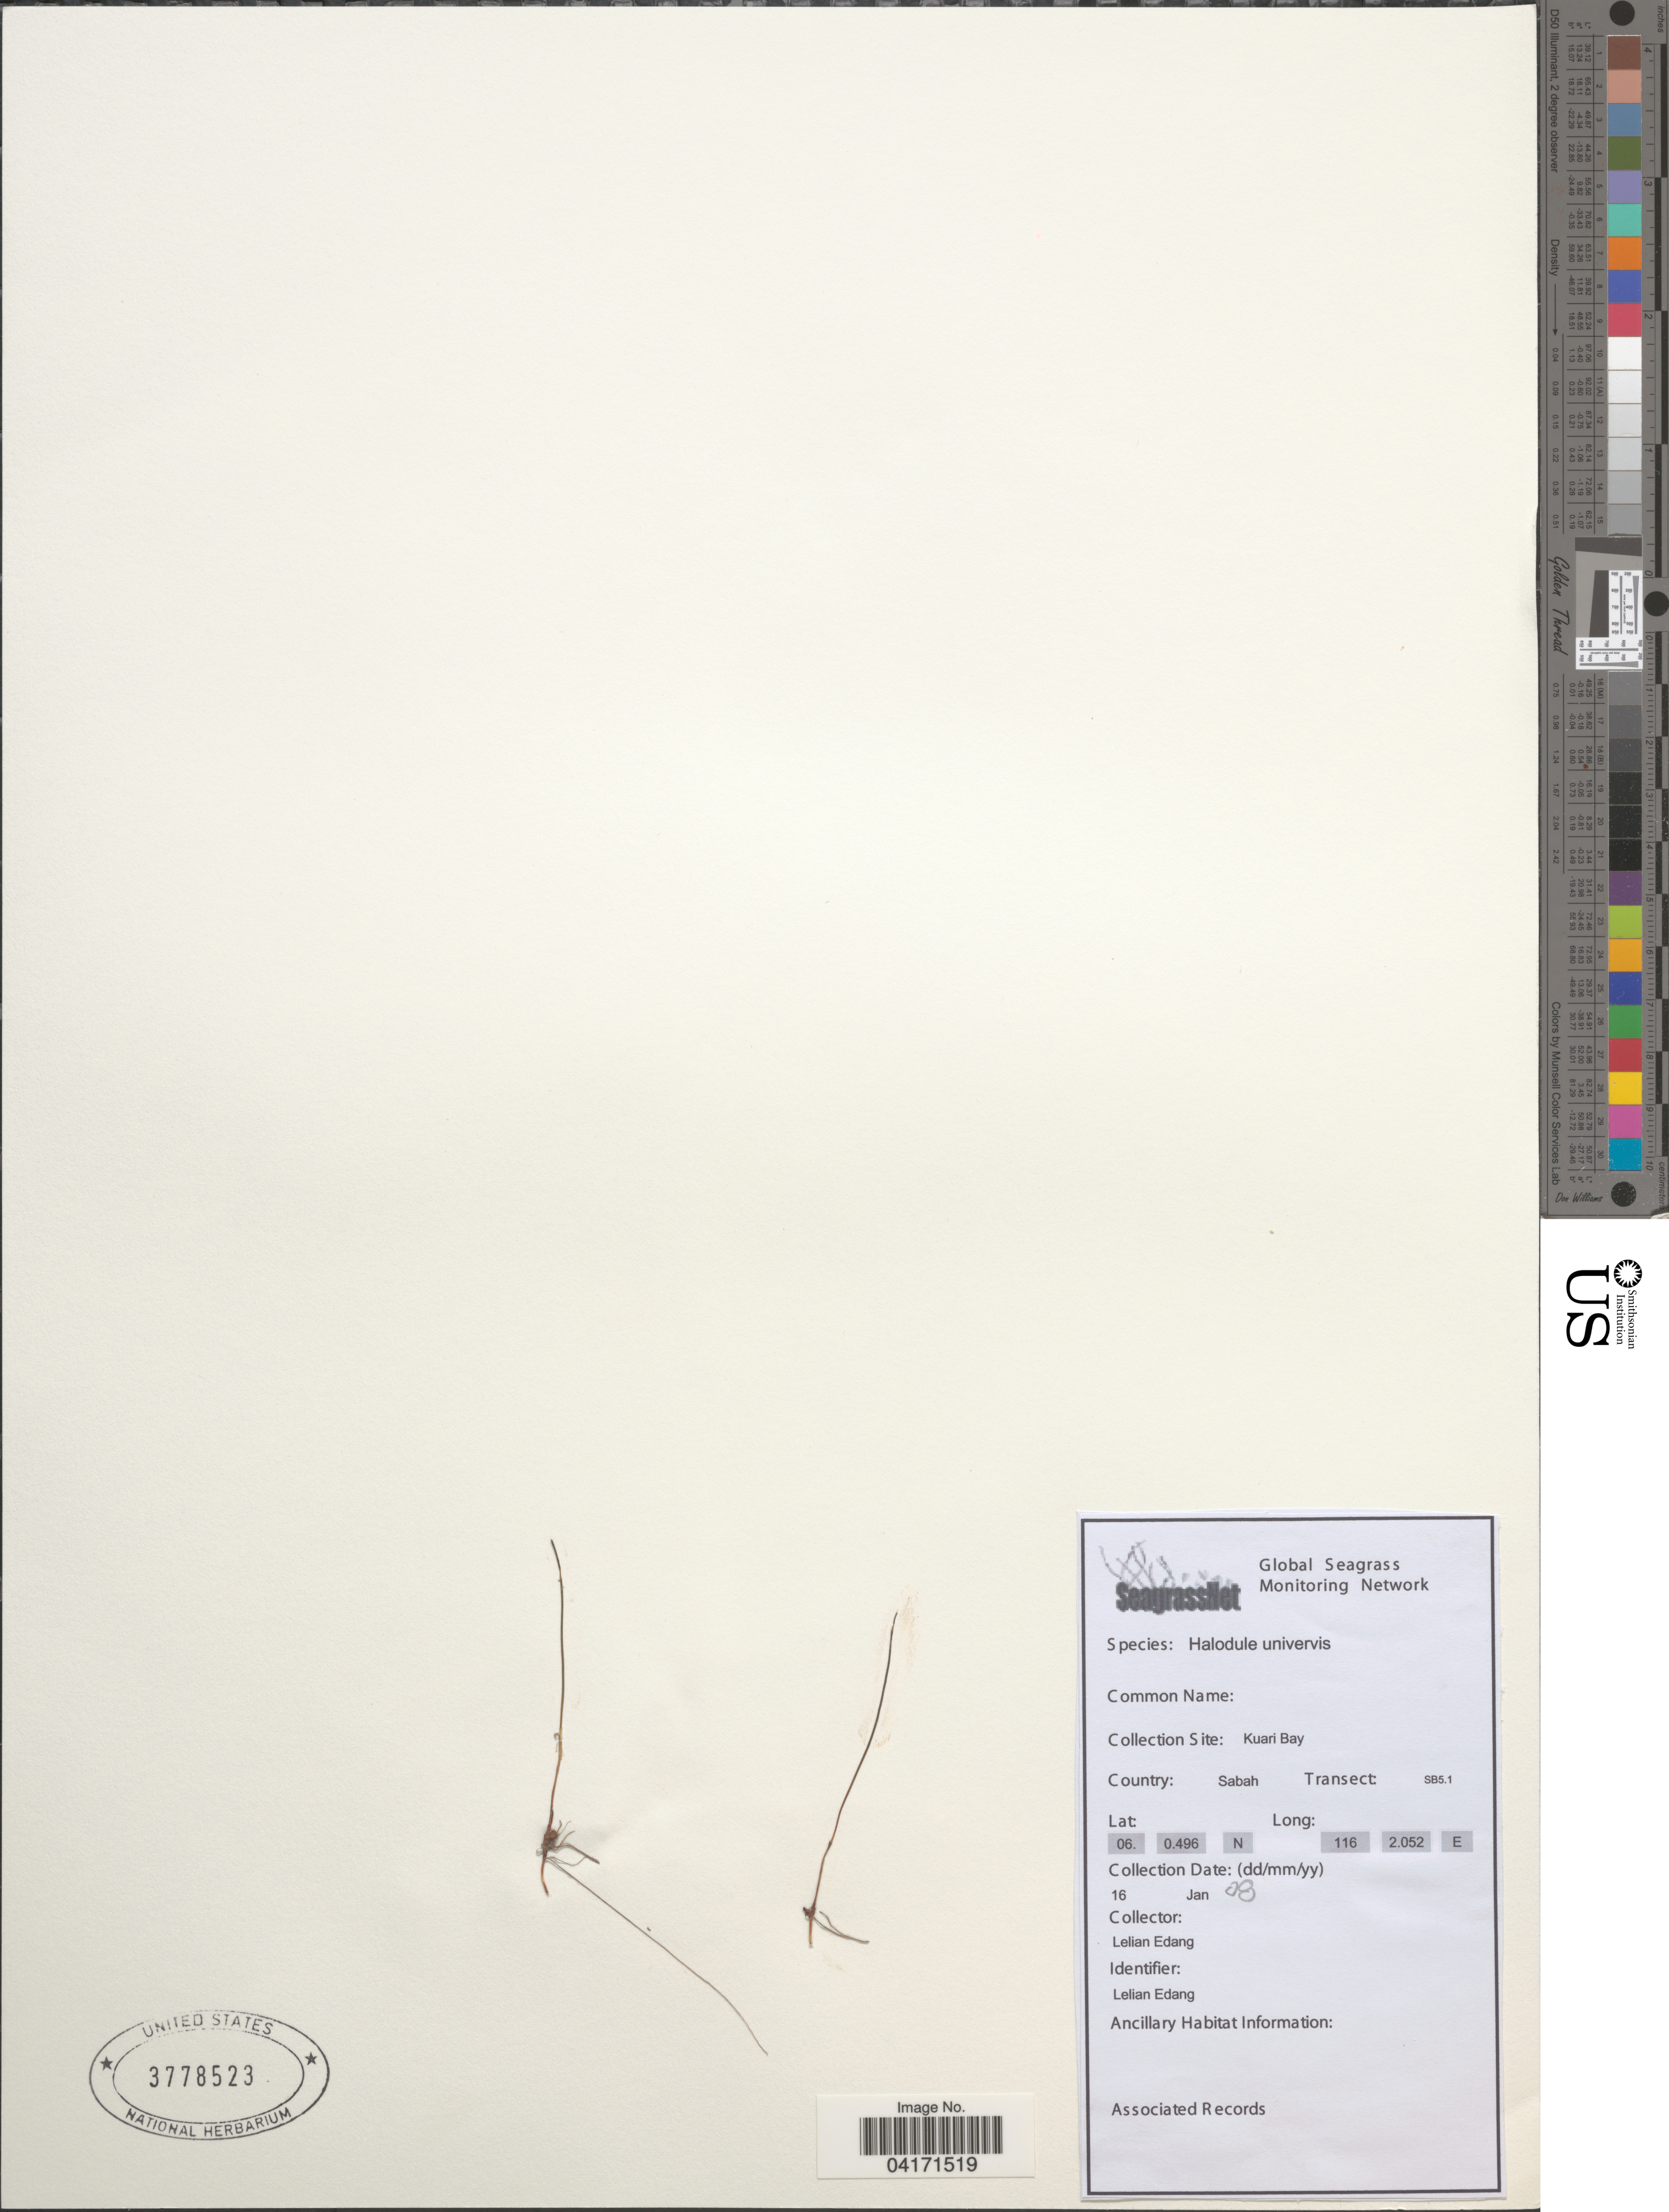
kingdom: Plantae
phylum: Tracheophyta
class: Liliopsida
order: Alismatales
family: Cymodoceaceae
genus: Halodule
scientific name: Halodule uninervis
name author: (Forssk.) Asch.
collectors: L. Edang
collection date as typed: Transcribed d/m/y: 16/1/8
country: Malaysia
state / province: Sabah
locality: Kuari Bay. Transect: SB5.1.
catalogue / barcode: US 3778523